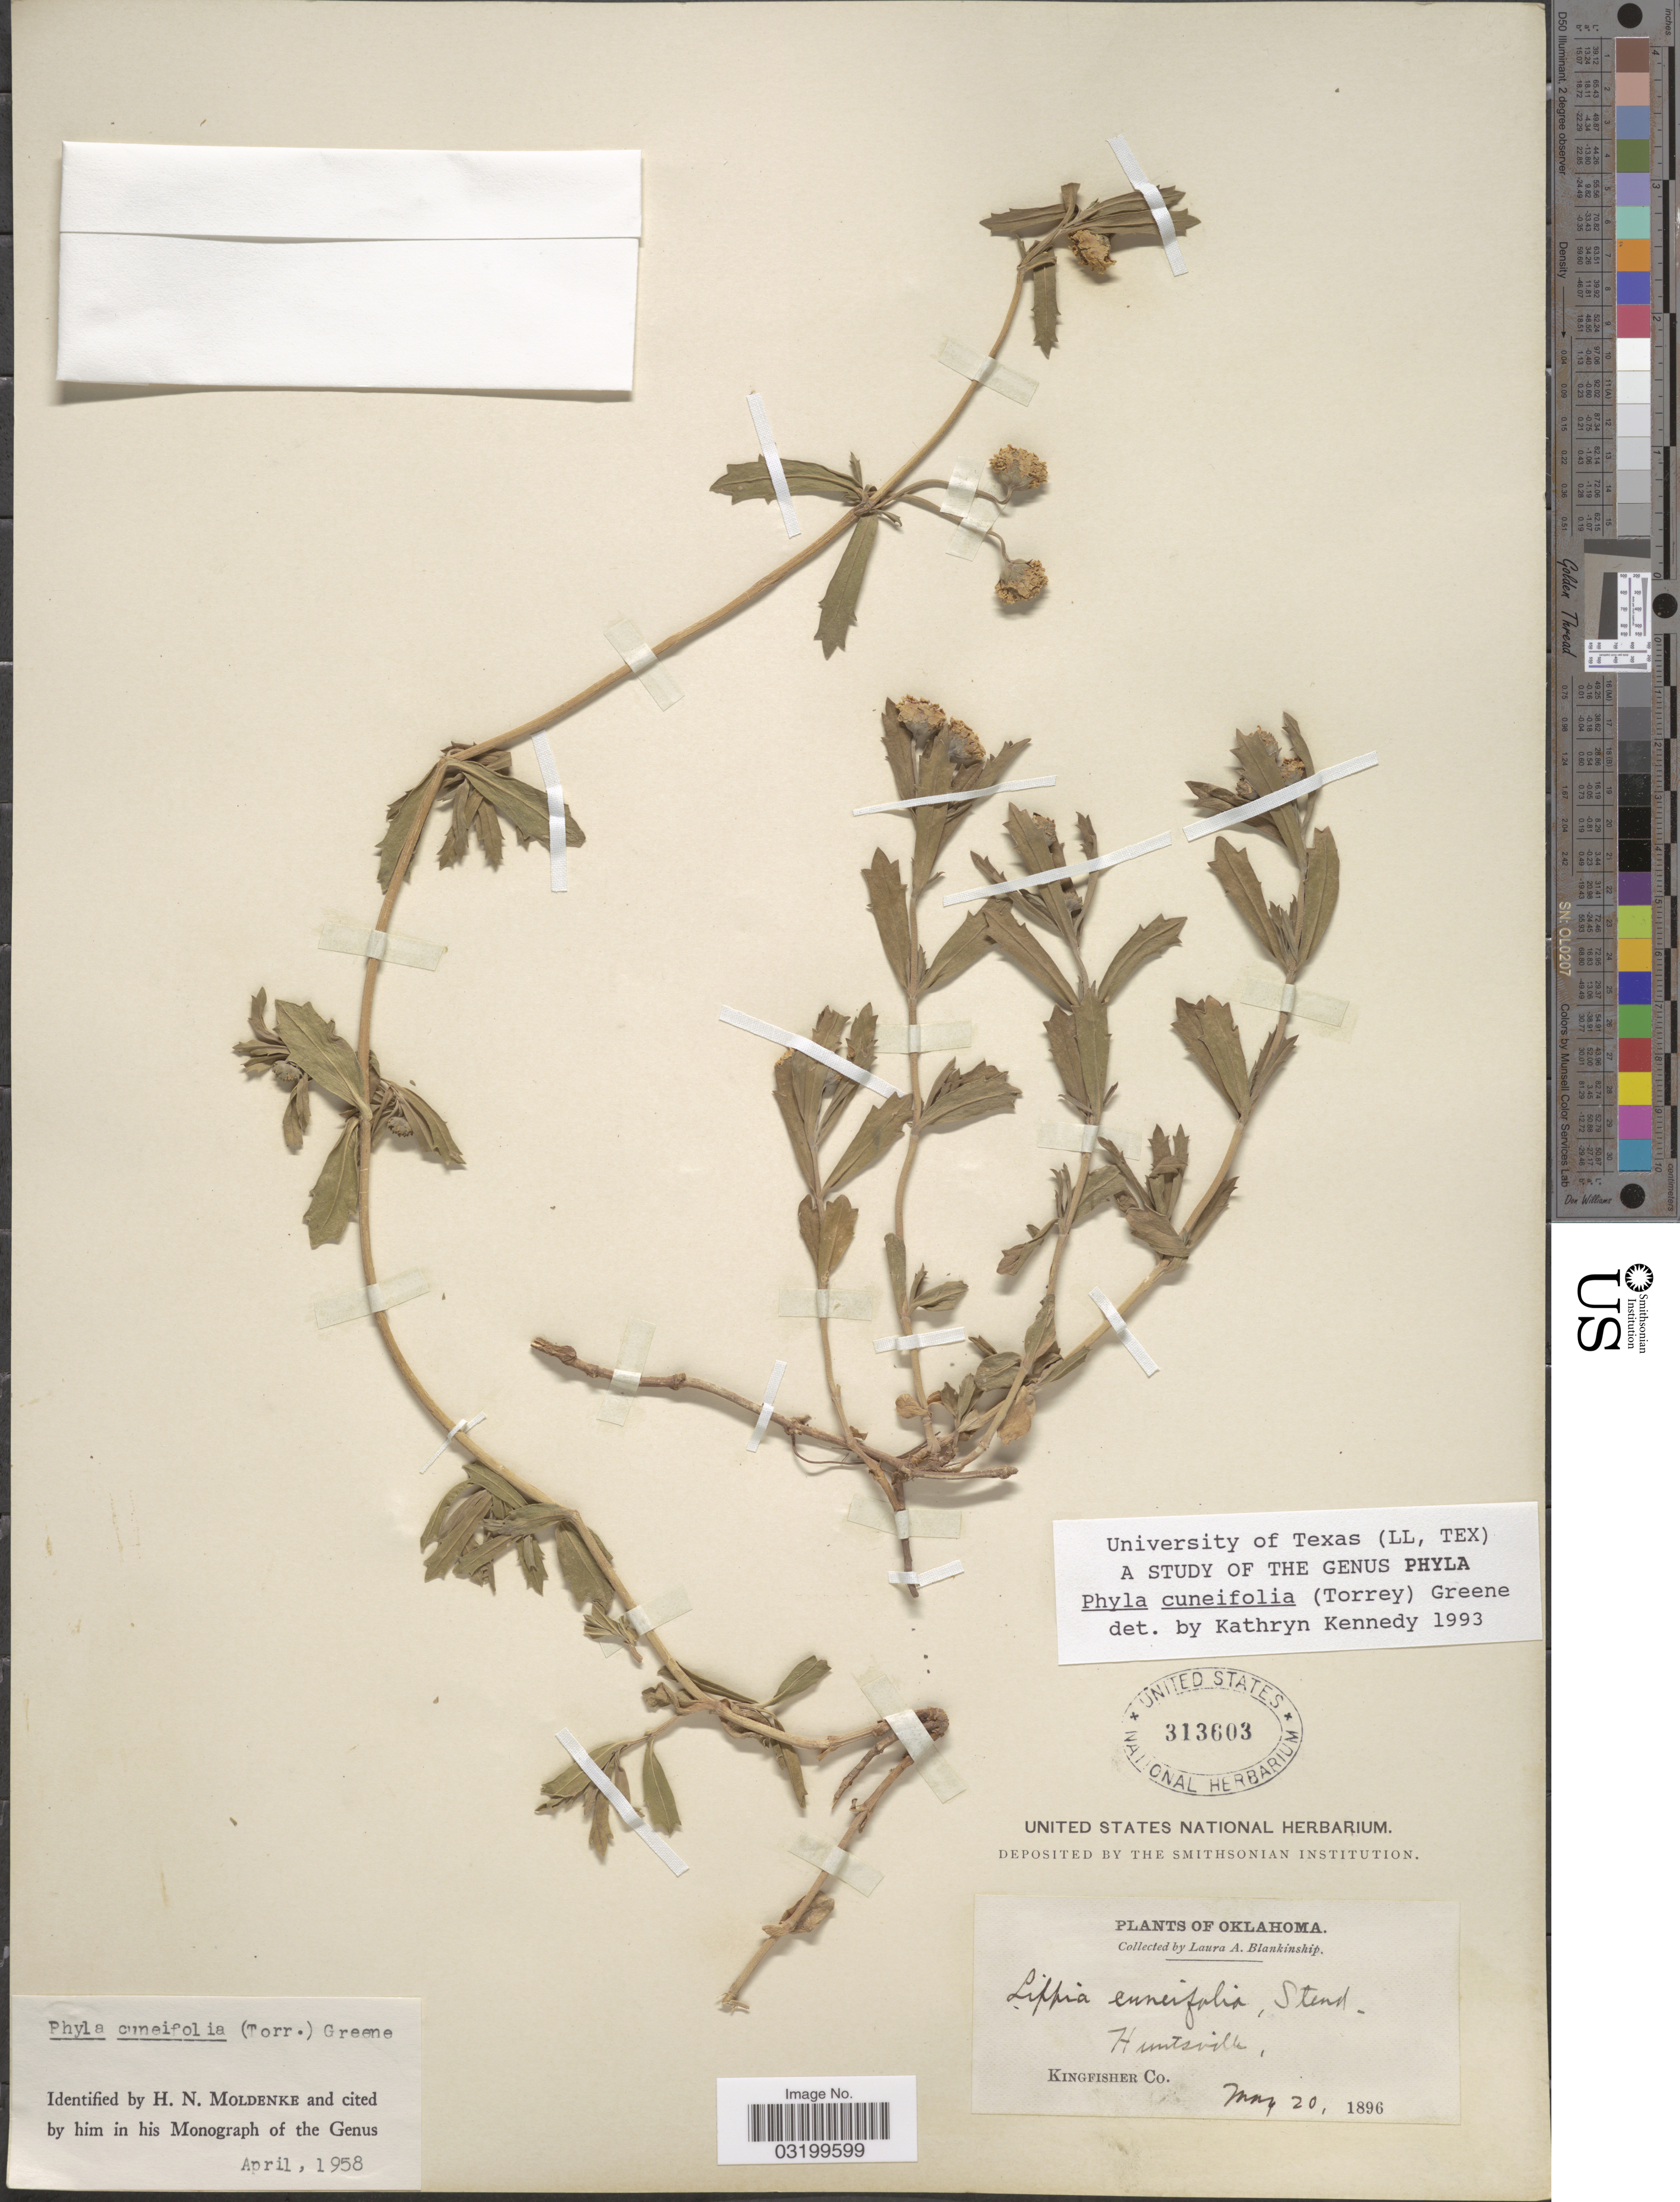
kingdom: Plantae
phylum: Tracheophyta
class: Magnoliopsida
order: Lamiales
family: Verbenaceae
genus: Phyla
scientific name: Phyla cuneifolia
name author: (Torr.) Greene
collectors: L. A. Blankinship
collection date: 1896-05-20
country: United States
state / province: Oklahoma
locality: Huntsville, Kingfisher Co.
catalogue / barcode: US 313603